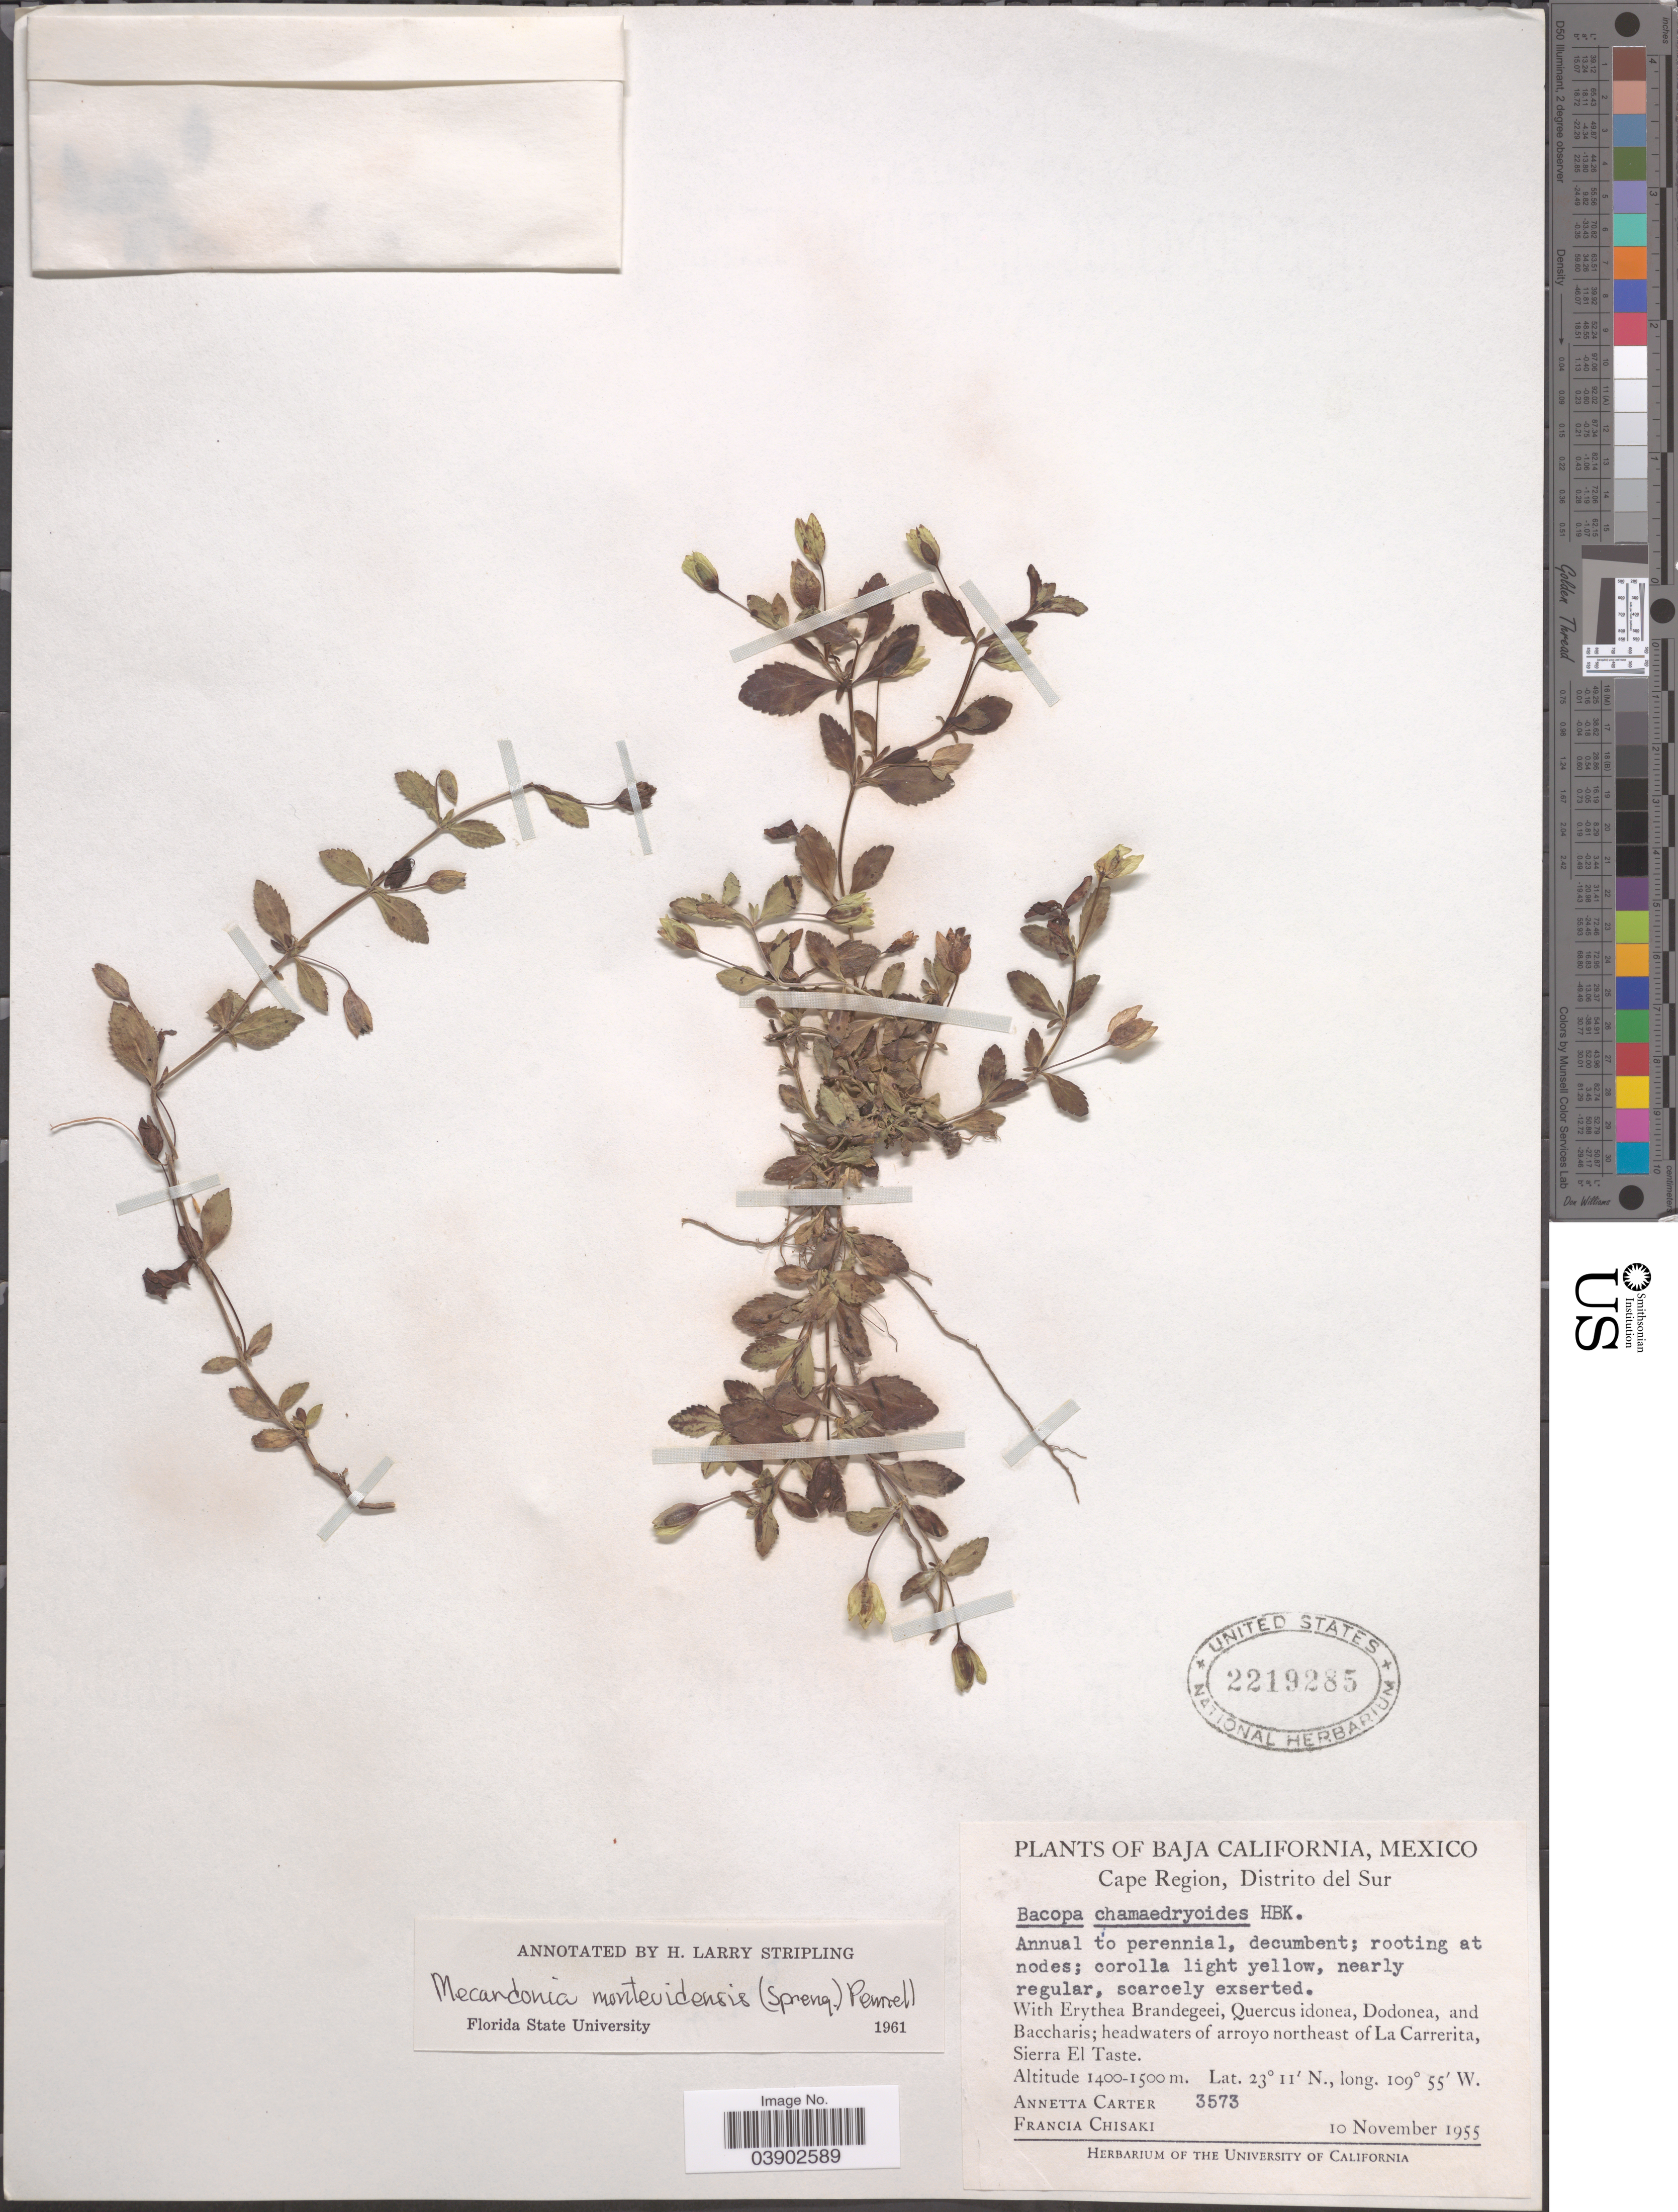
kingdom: Plantae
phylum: Tracheophyta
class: Magnoliopsida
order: Lamiales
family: Plantaginaceae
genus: Mecardonia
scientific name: Mecardonia procumbens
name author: (Mill.) Small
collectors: A. Carter & F. Chisaki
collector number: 3573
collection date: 1955-11-10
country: Mexico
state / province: Baja California Sur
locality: Cape Region, Distrito del Sur. Headwaters of arroyo northeast of La Carrerita, Sierra El Taste.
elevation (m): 1400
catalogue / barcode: US 2219285